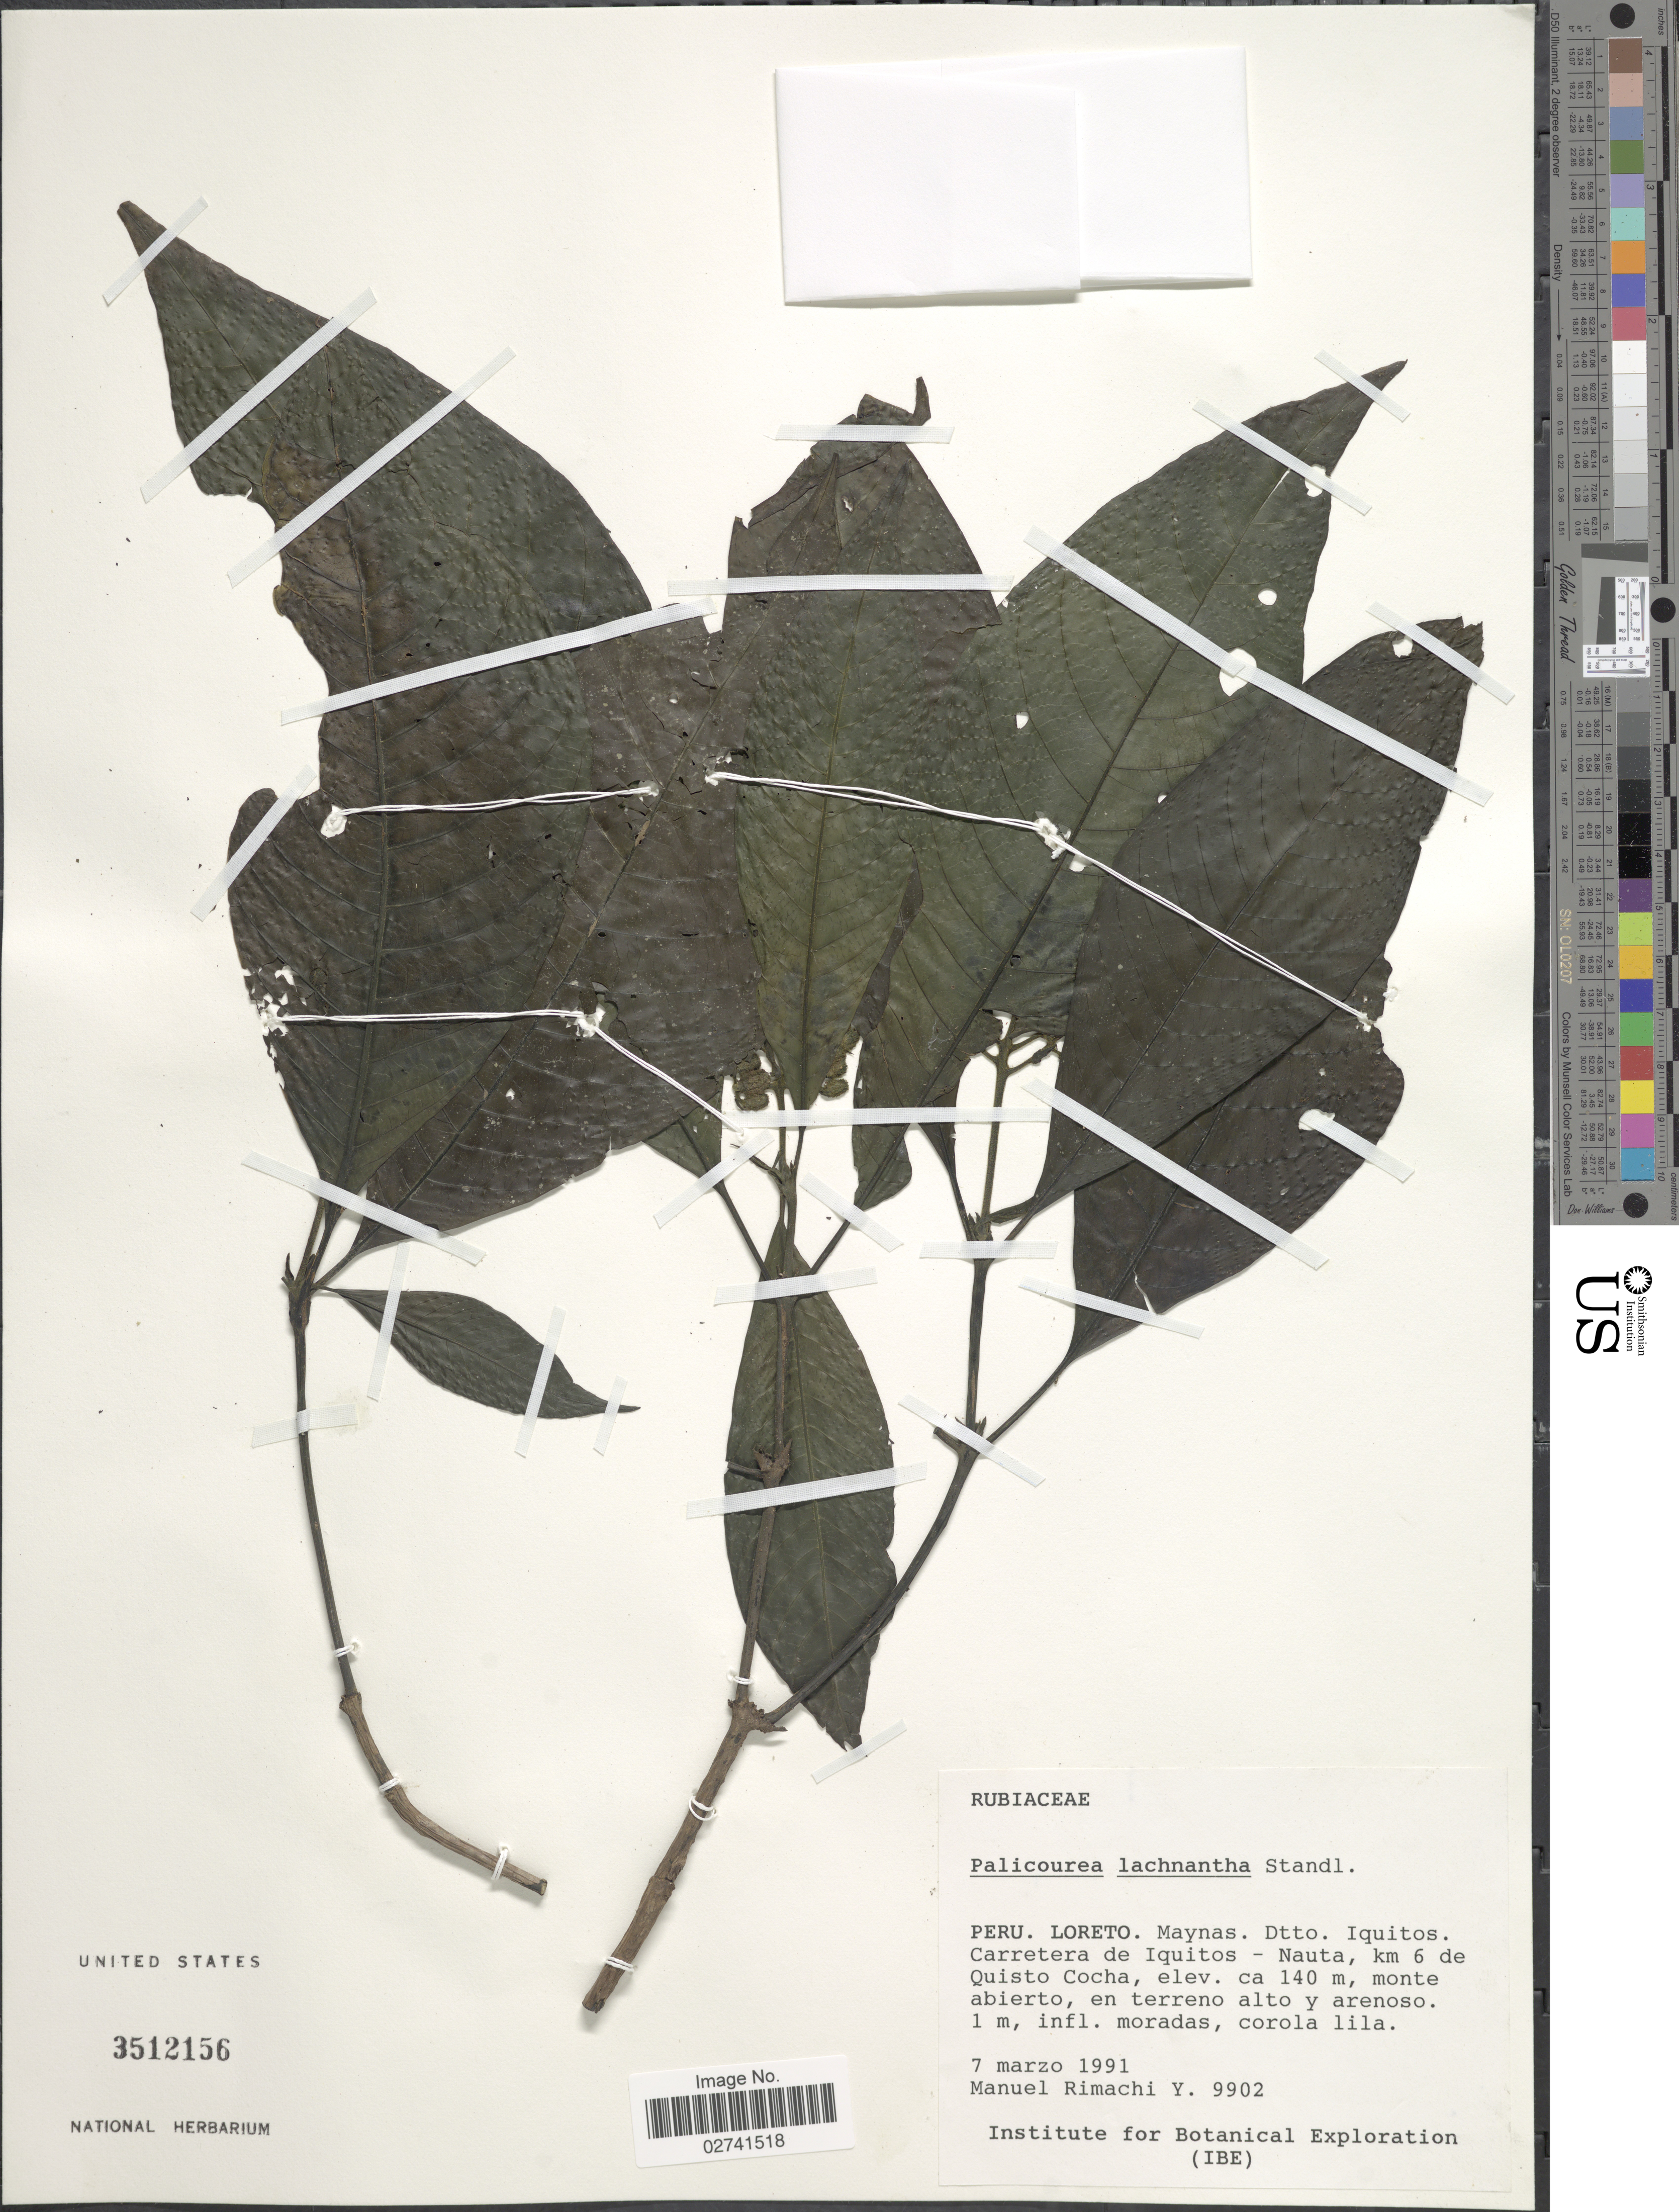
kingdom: Plantae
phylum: Tracheophyta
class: Magnoliopsida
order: Gentianales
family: Rubiaceae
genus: Palicourea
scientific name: Palicourea lachnantha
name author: Standl.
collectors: M. Rimachi Y.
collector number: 9902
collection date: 1991-03-07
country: Peru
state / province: Loreto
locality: Maynas. Dtto Iquitos. Carretera de Iquitos - Nauta, km 6 de Quisto Cocha, monte abierto, en terreno alto arenoso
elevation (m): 140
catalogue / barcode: US 3512156